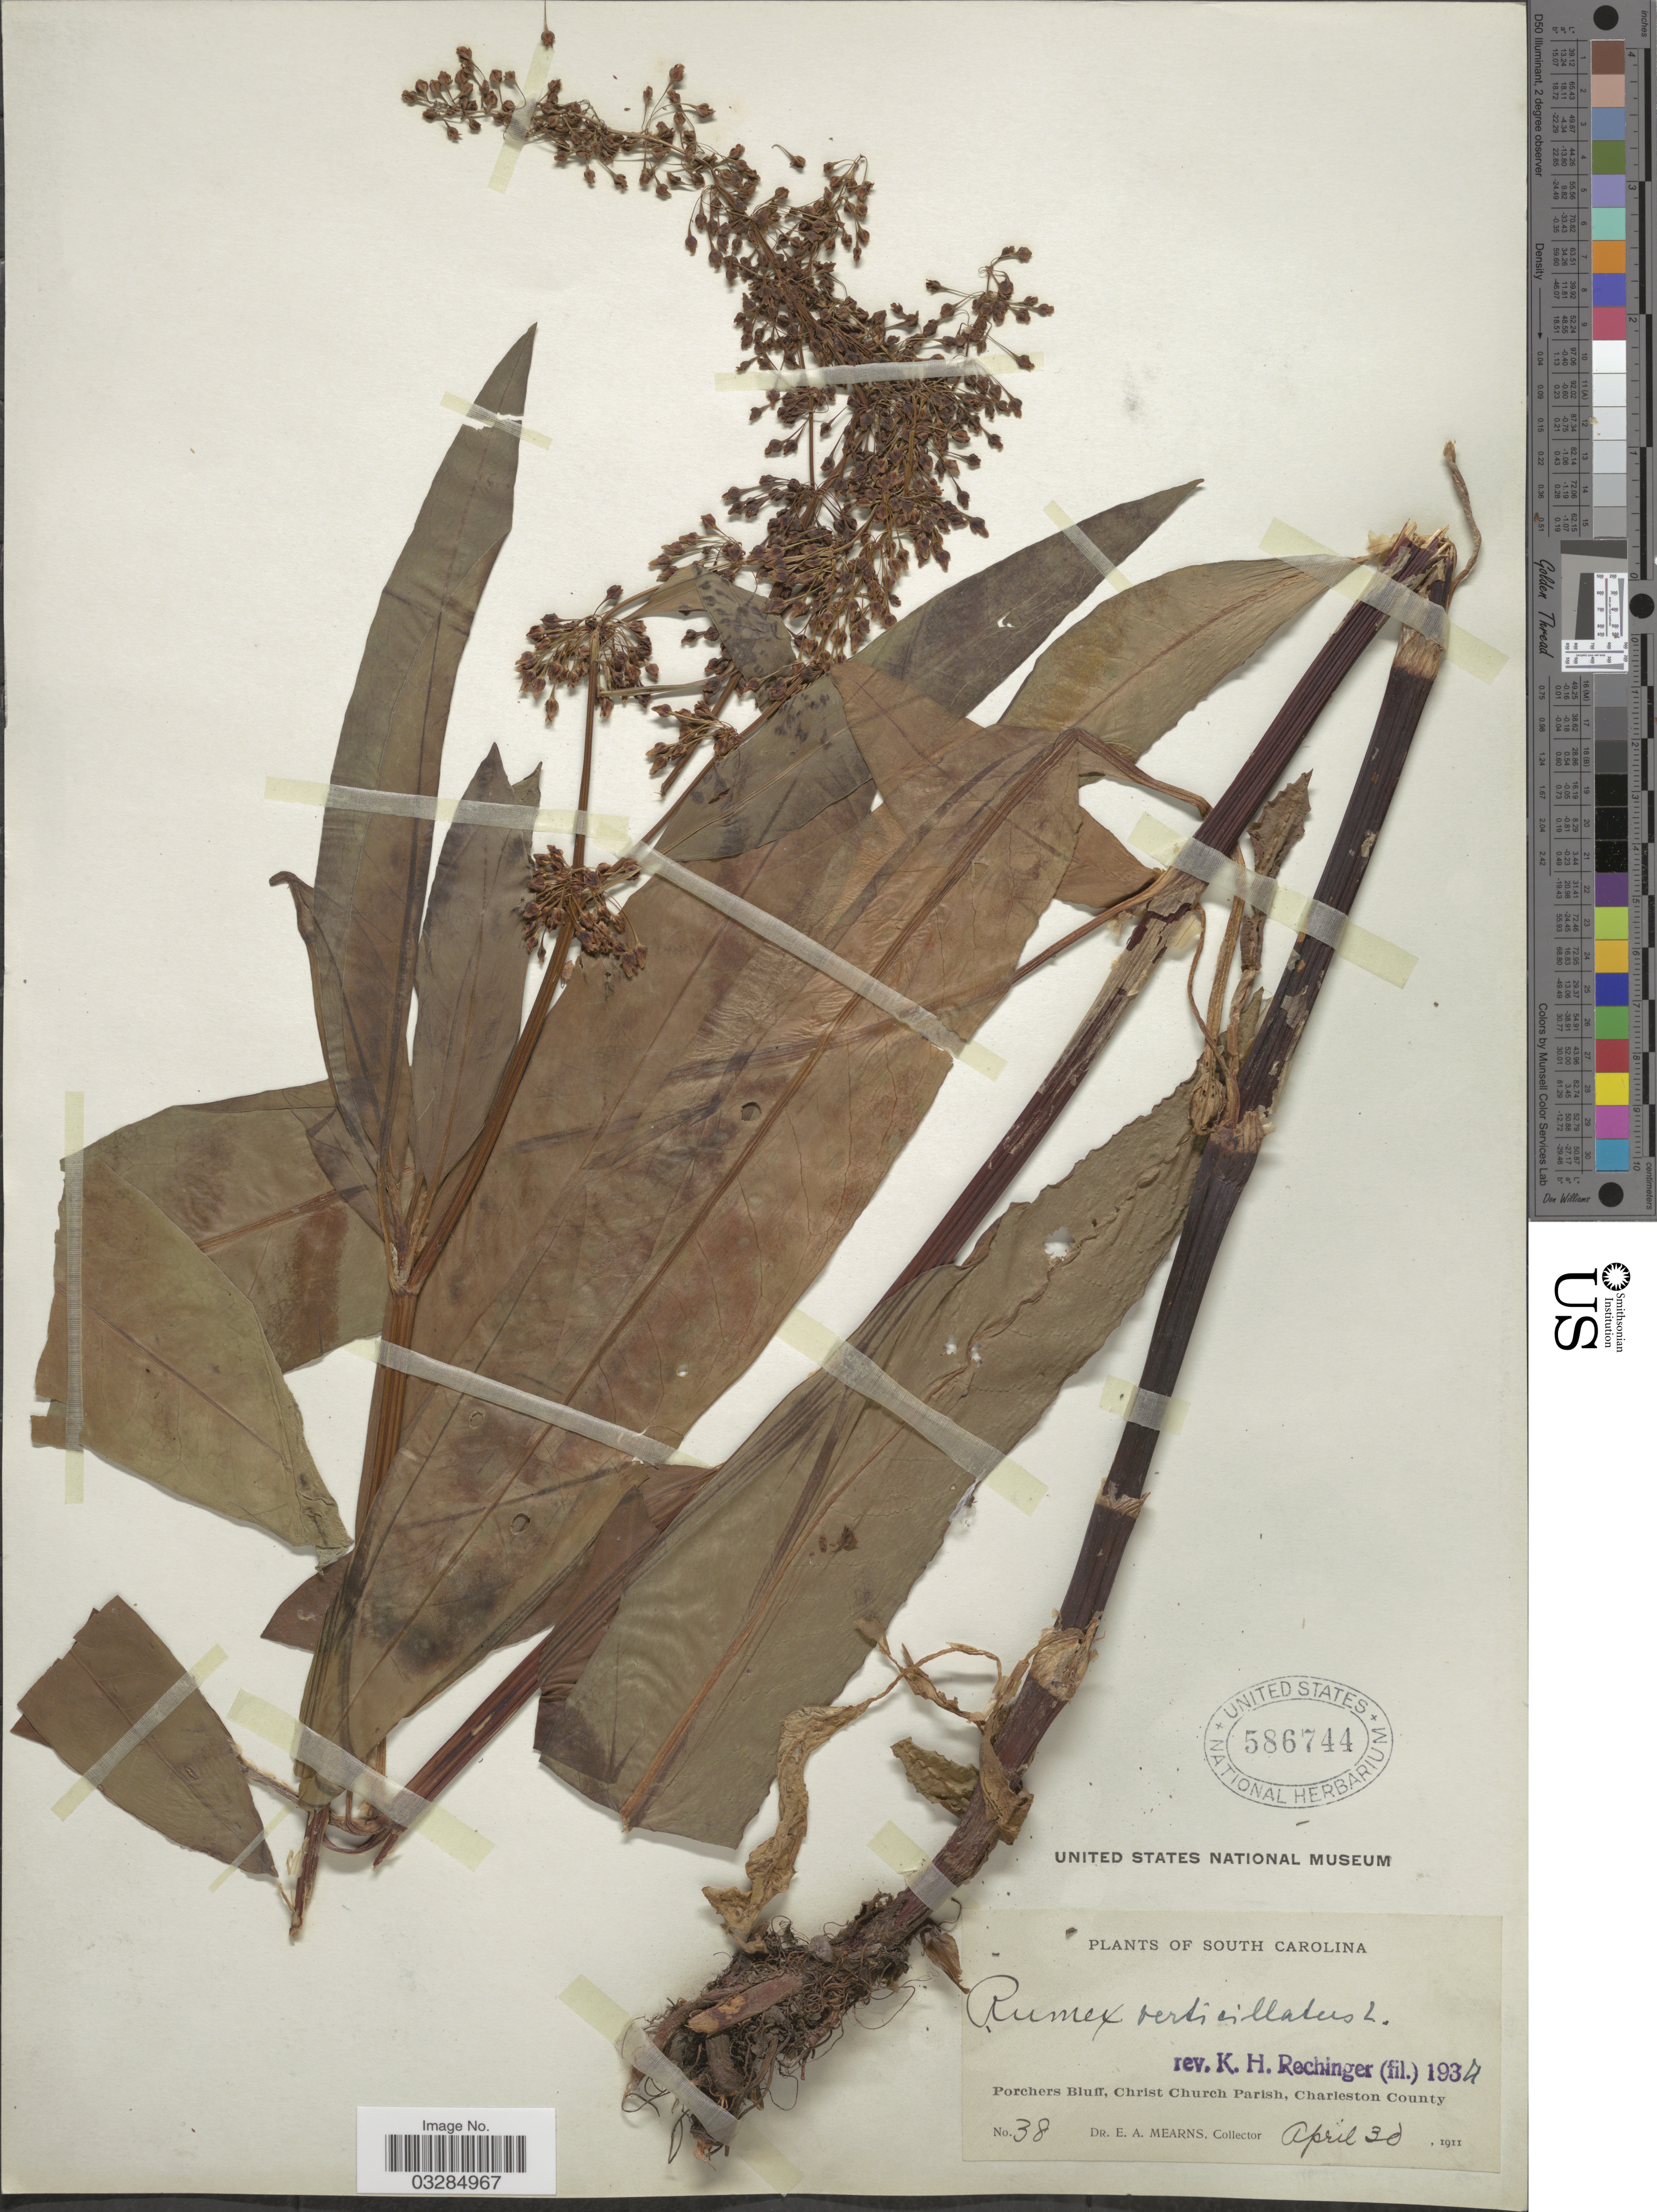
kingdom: Plantae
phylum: Tracheophyta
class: Magnoliopsida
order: Caryophyllales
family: Polygonaceae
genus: Rumex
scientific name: Rumex verticillatus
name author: L.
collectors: E. A. Mearns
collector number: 38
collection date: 1911-04-30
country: United States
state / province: South Carolina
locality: Porchers Bluff, Christ Church Parish, Charleston County.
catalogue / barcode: US 586744